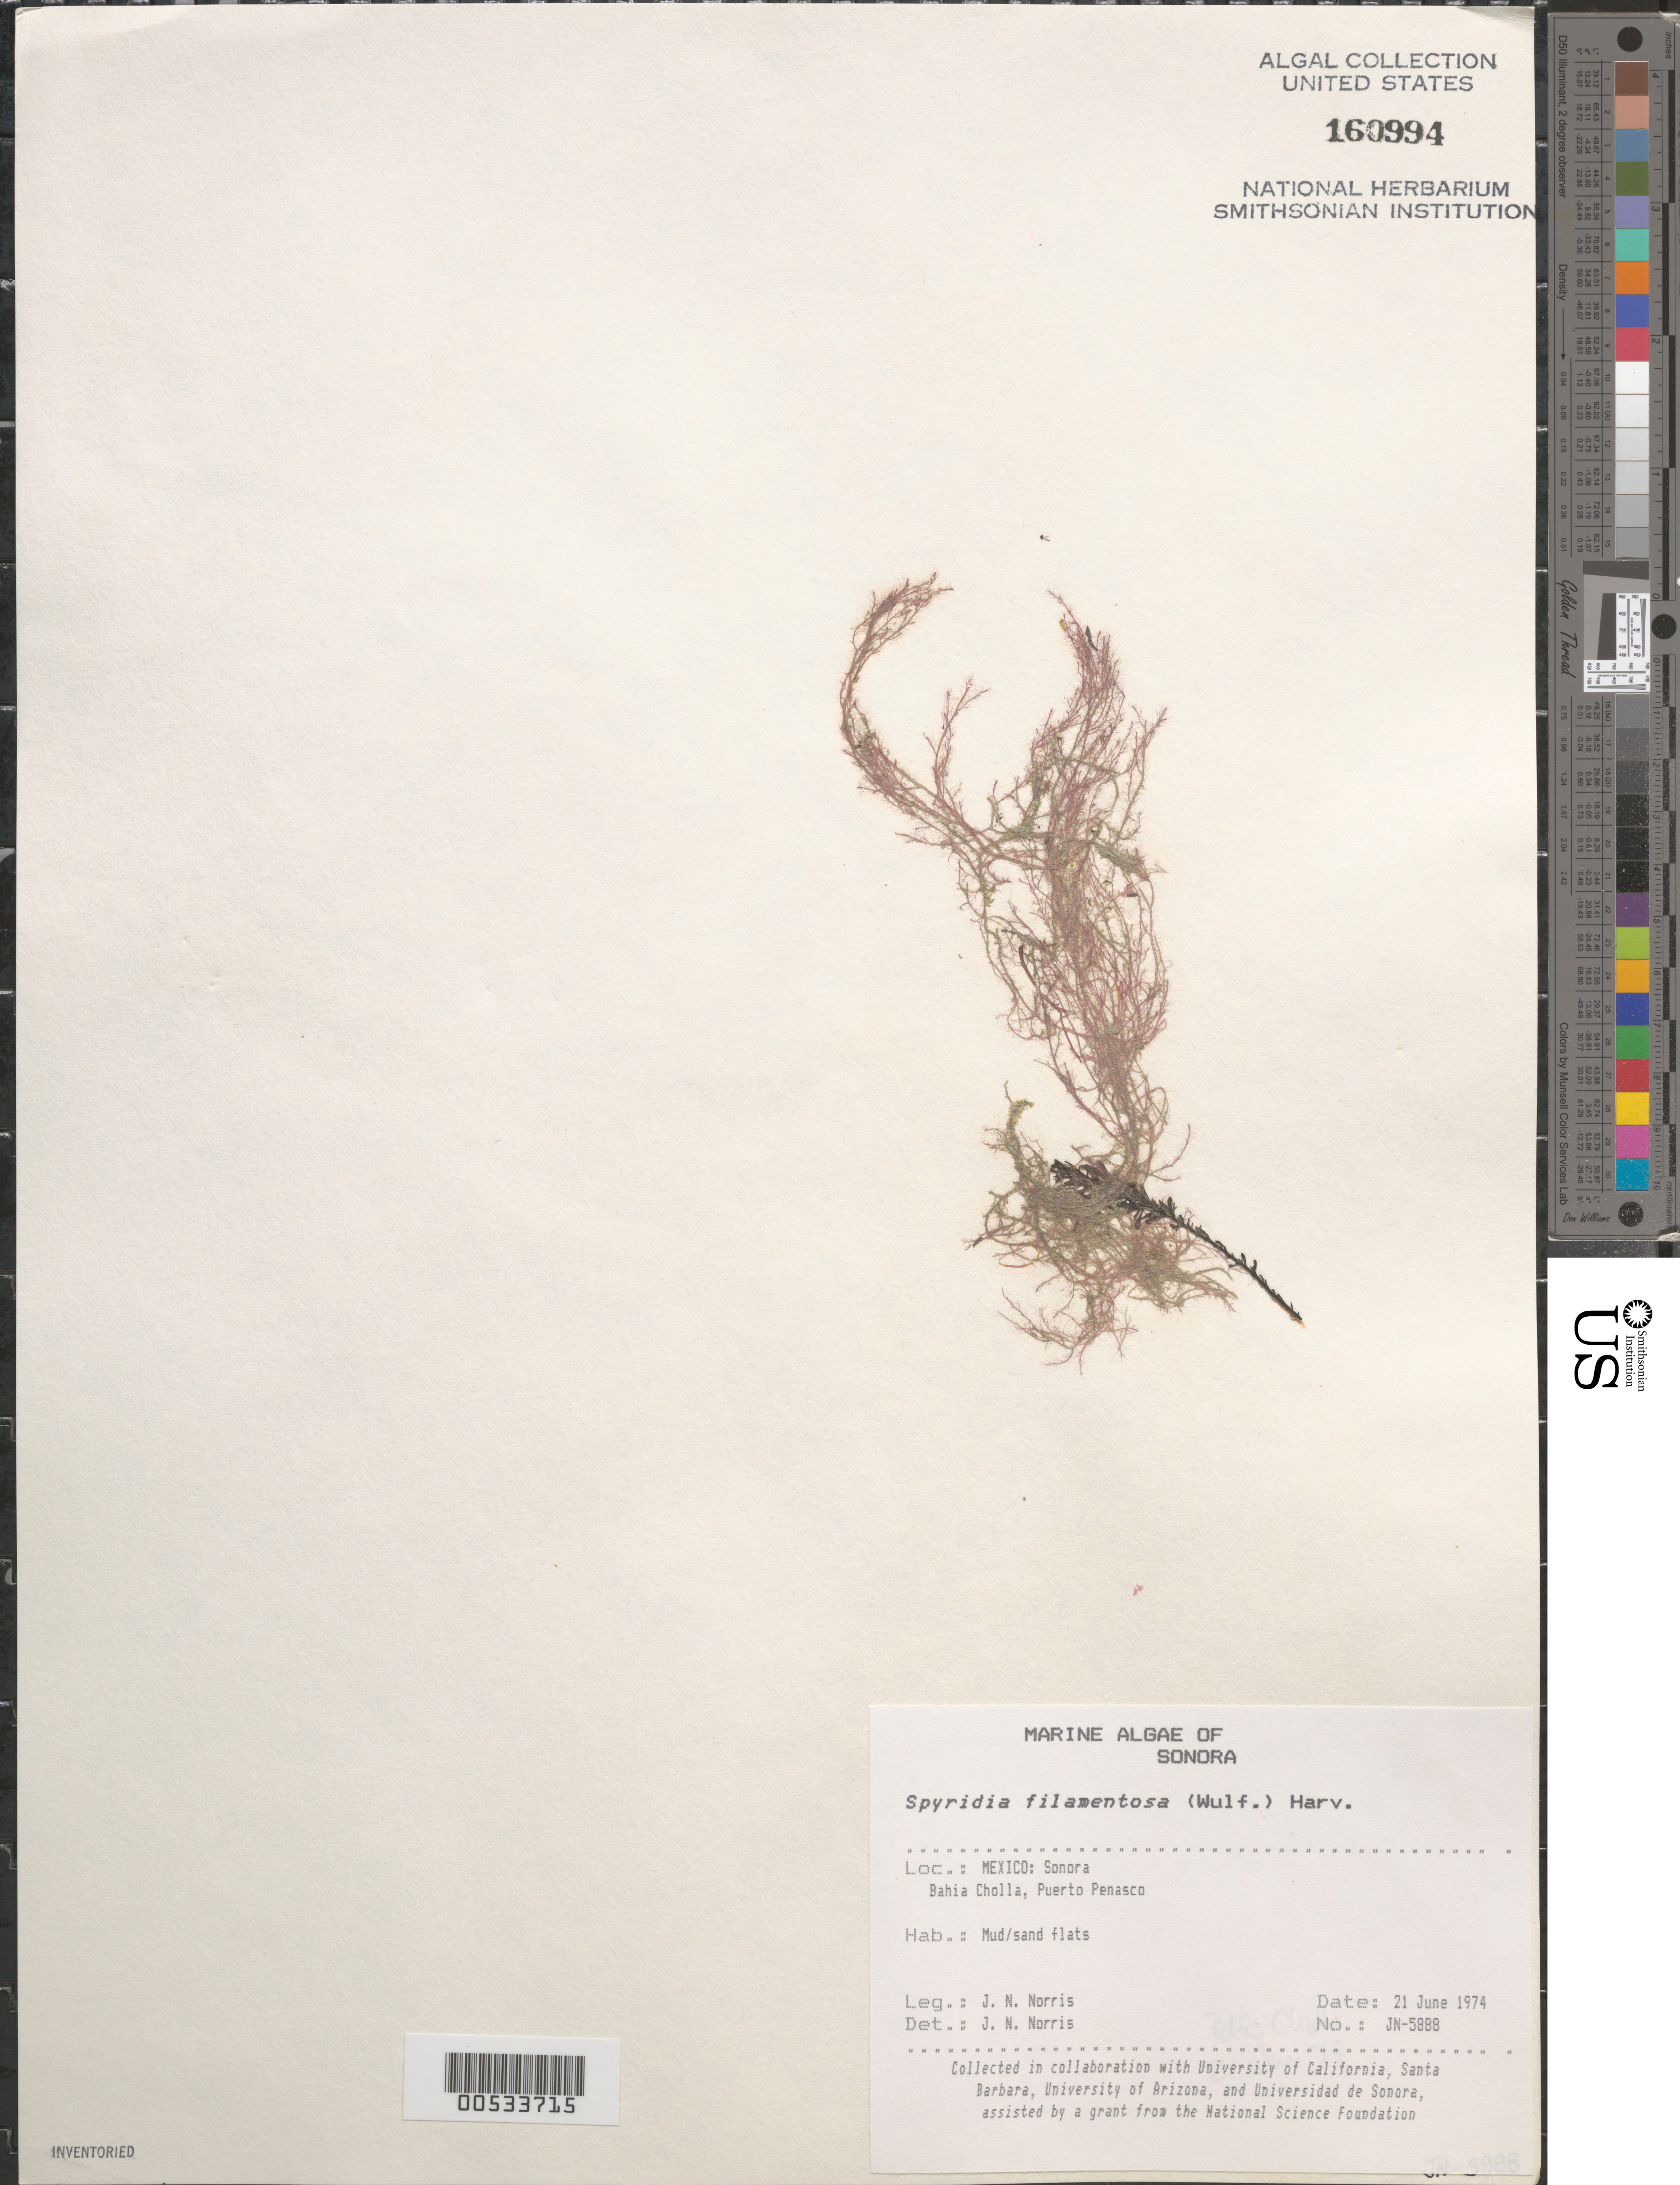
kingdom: Plantae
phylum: Rhodophyta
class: Florideophyceae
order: Ceramiales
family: Spyridiaceae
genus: Spyridia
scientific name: Spyridia filamentosa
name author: (Wulfen) Harv.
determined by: Norris, James N.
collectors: J. N. Norris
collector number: JN-5888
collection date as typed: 21 Jun 1974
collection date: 1974-06-21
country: Mexico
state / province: Sonora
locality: Bahia Cholla, Puerto Penasco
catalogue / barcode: US 160994